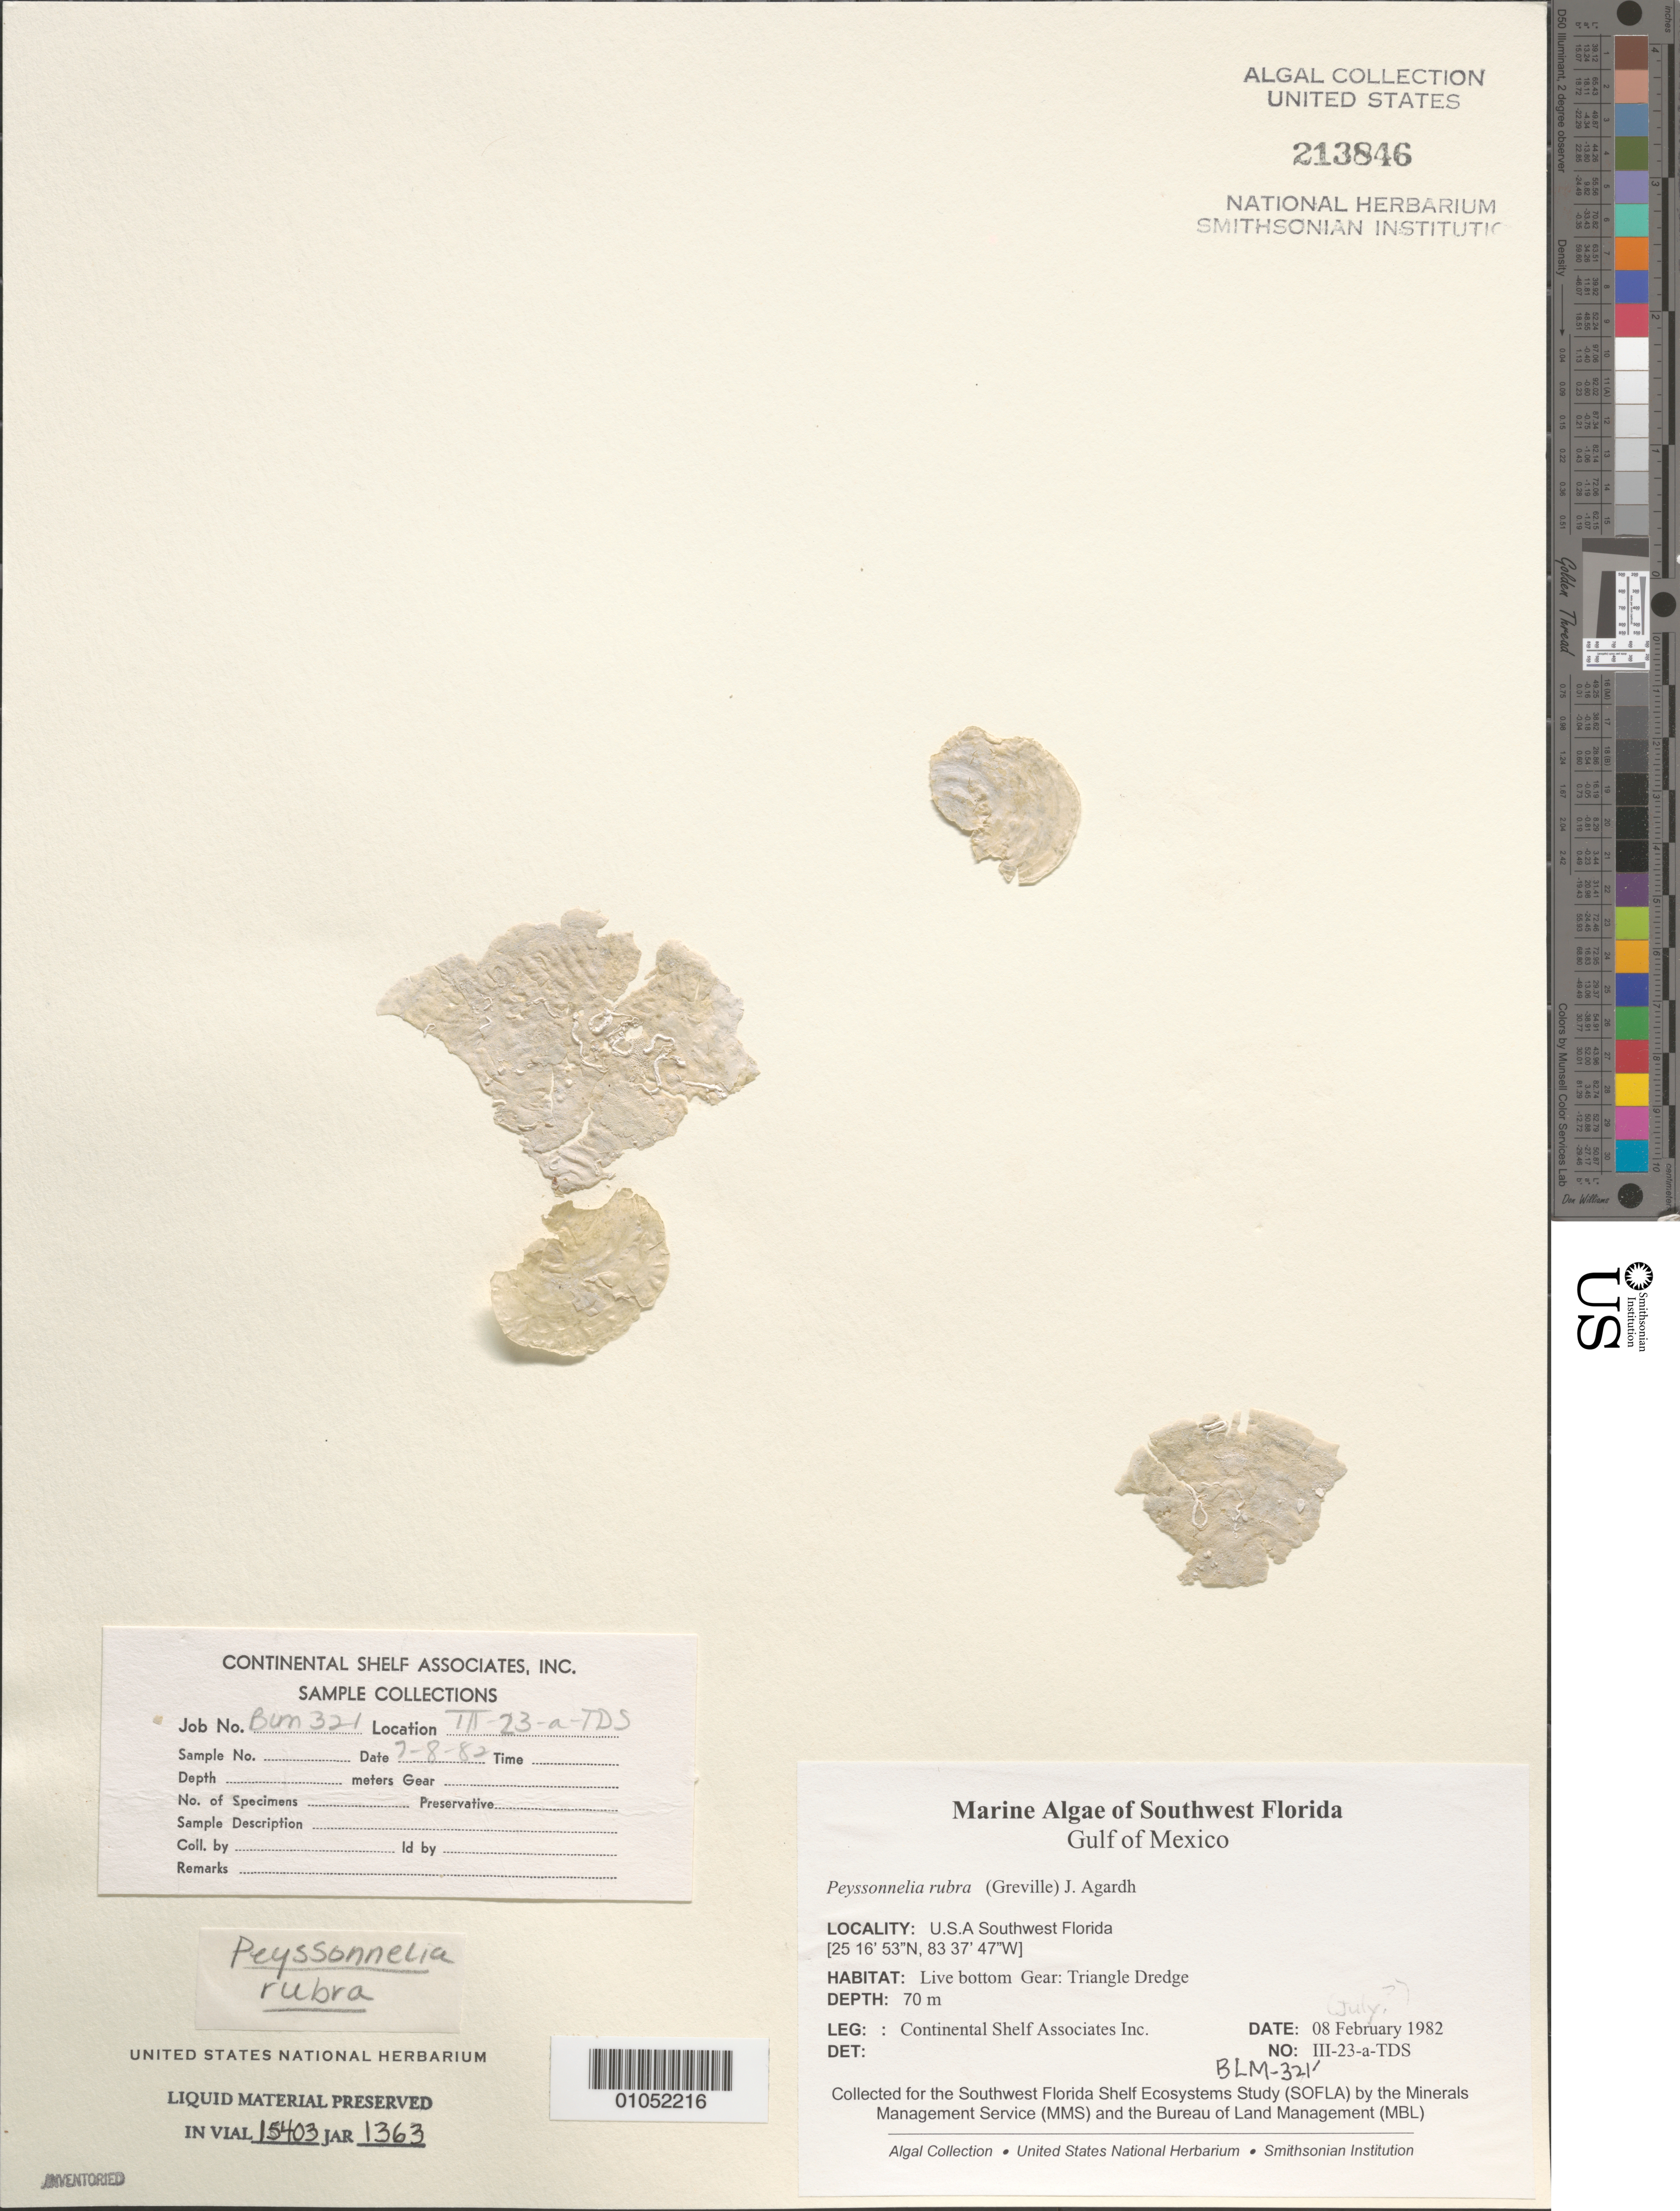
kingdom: Plantae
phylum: Rhodophyta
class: Florideophyceae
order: Peyssonneliales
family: Peyssonneliaceae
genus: Peyssonnelia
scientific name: Peyssonnelia rubra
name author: (Grev.) J. Agardh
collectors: Continental Shelf Associates for the MMS/BLM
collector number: BLM-321-III-23-A-TDS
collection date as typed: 08 Feb 1982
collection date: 1982-02-08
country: United States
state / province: Florida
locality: Gulf of Mexico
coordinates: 25 16'53"N, 83 37'47"W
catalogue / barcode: US 213846